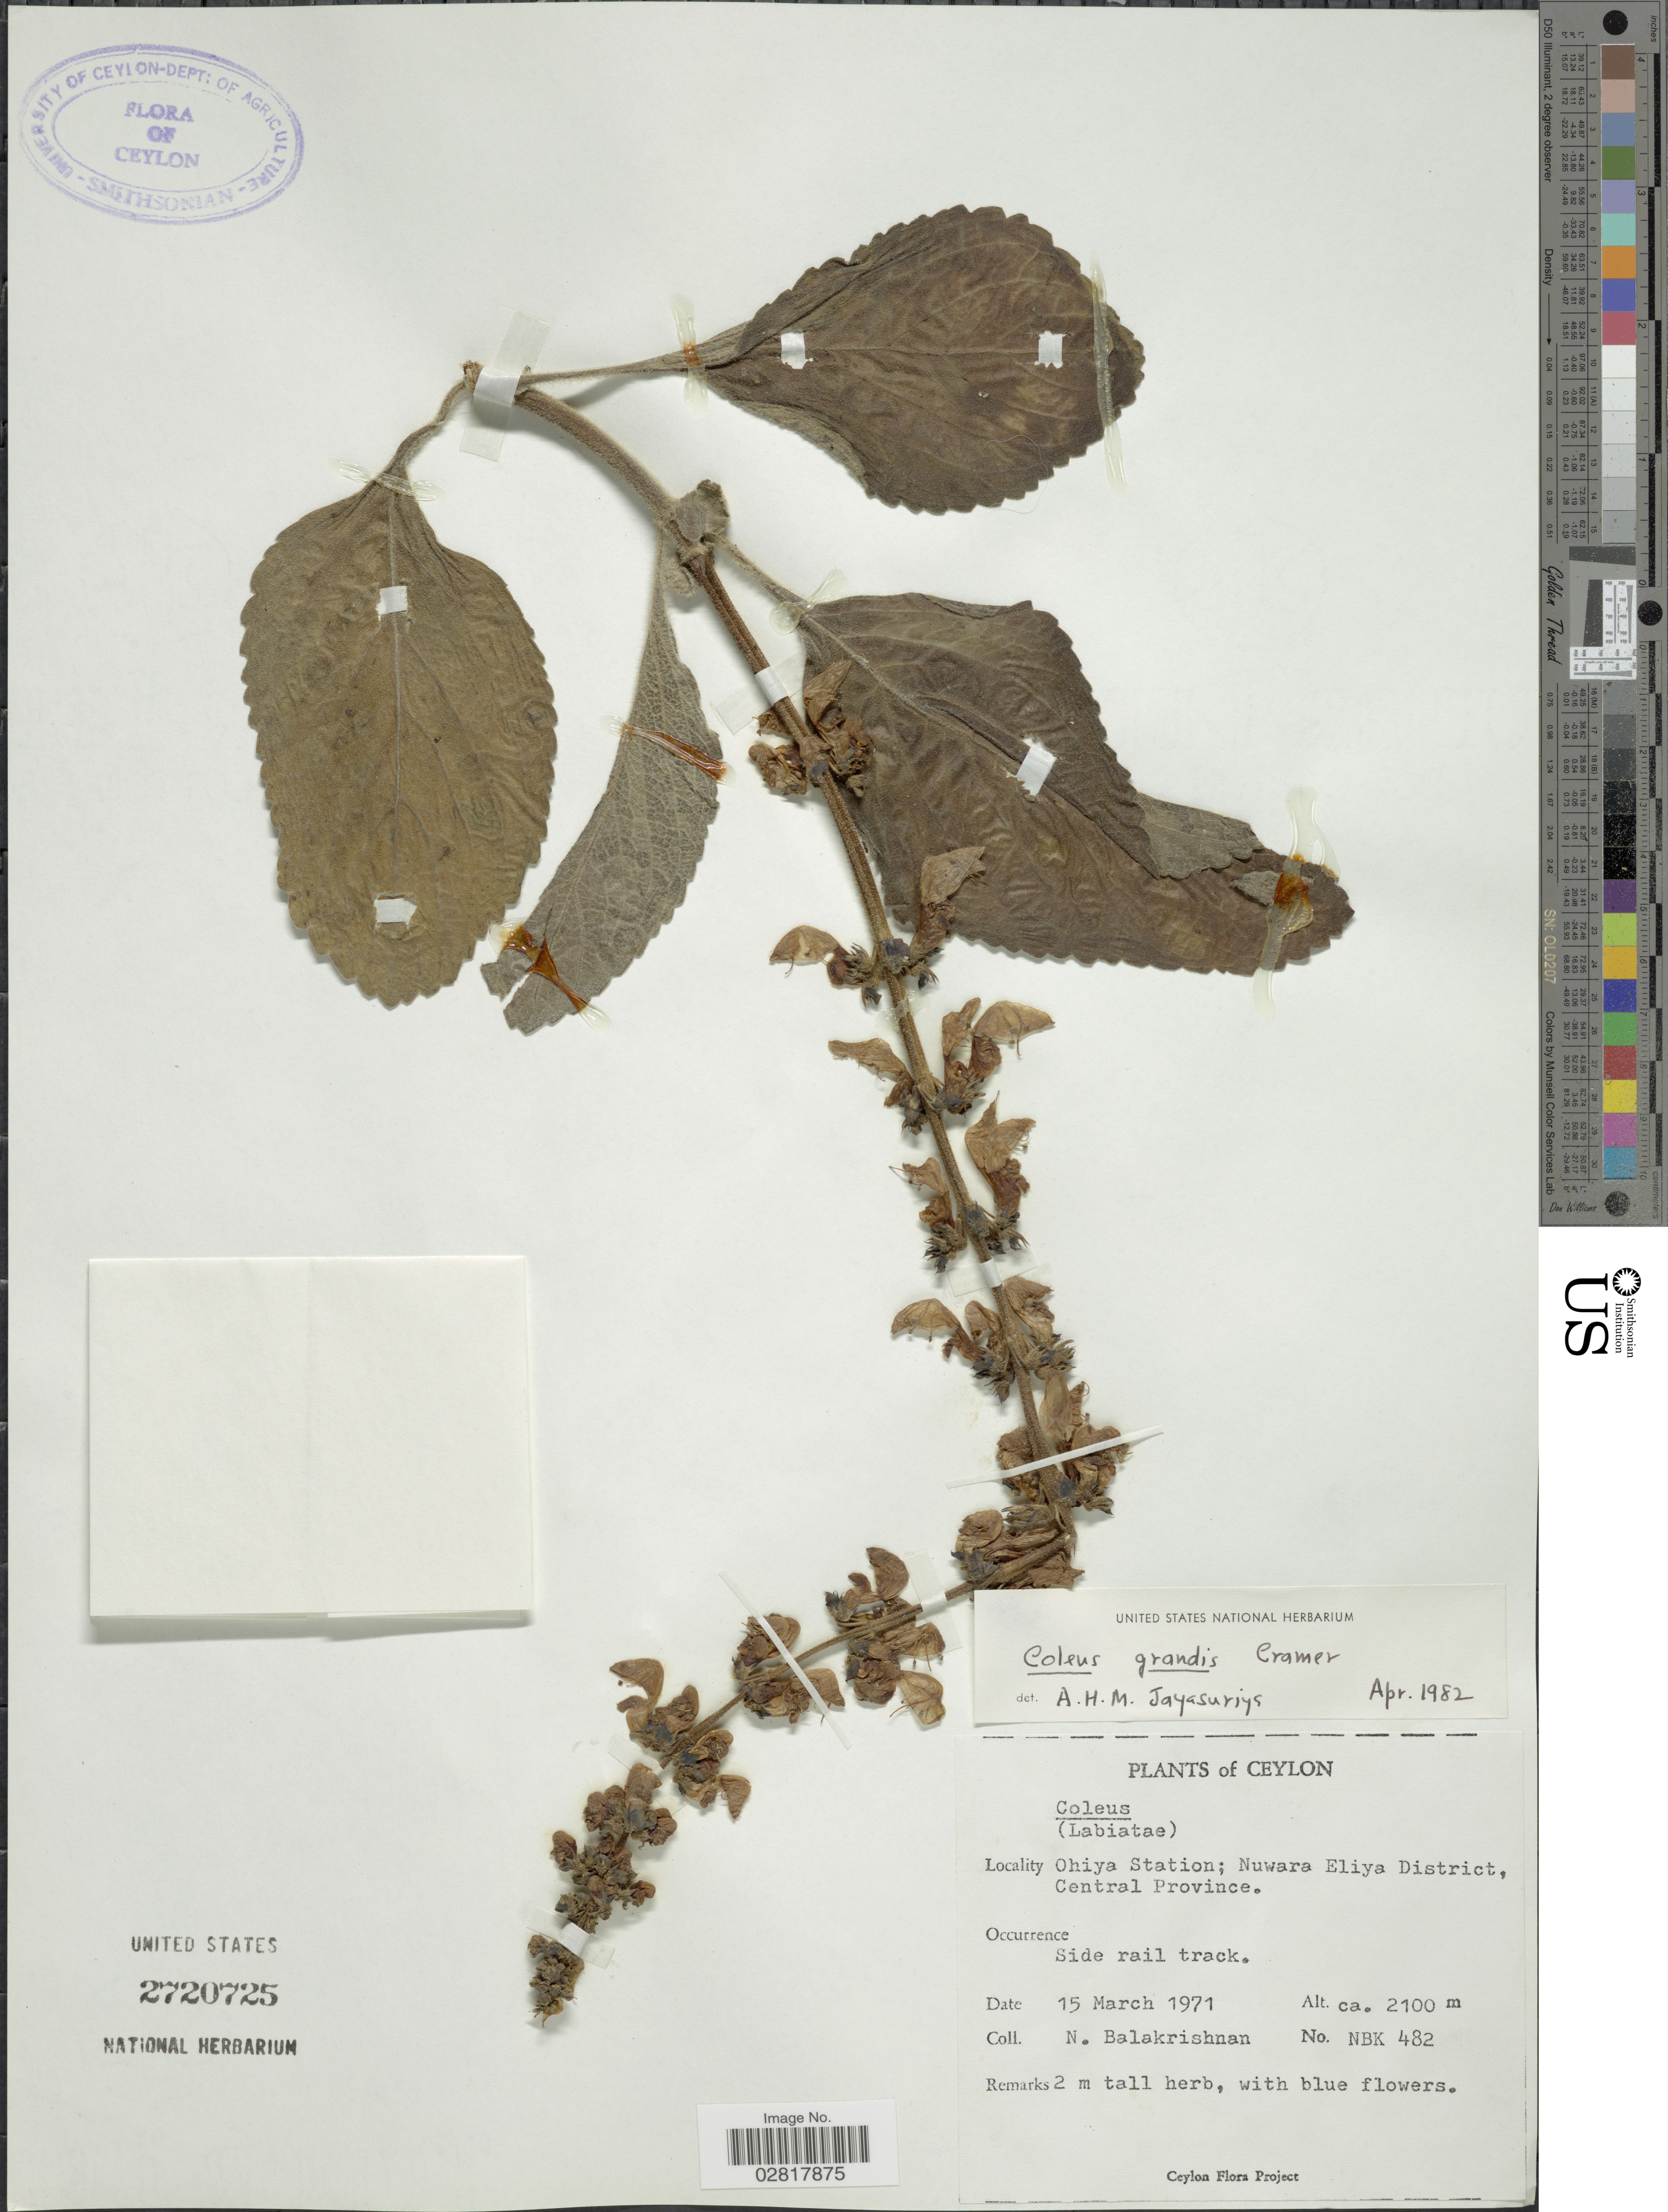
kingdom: Plantae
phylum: Tracheophyta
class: Magnoliopsida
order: Lamiales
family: Lamiaceae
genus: Plectranthus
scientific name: Plectranthus barbatus var. grandis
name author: (L.H. Cramer) Lukhoba & A.J. Paton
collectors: N. Balakrishnan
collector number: NBK482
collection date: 1971-03-15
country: Sri Lanka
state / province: Central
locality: Ceylon. Ohiya Station; Nuwara Eliya District.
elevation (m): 2100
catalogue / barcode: US 2720725